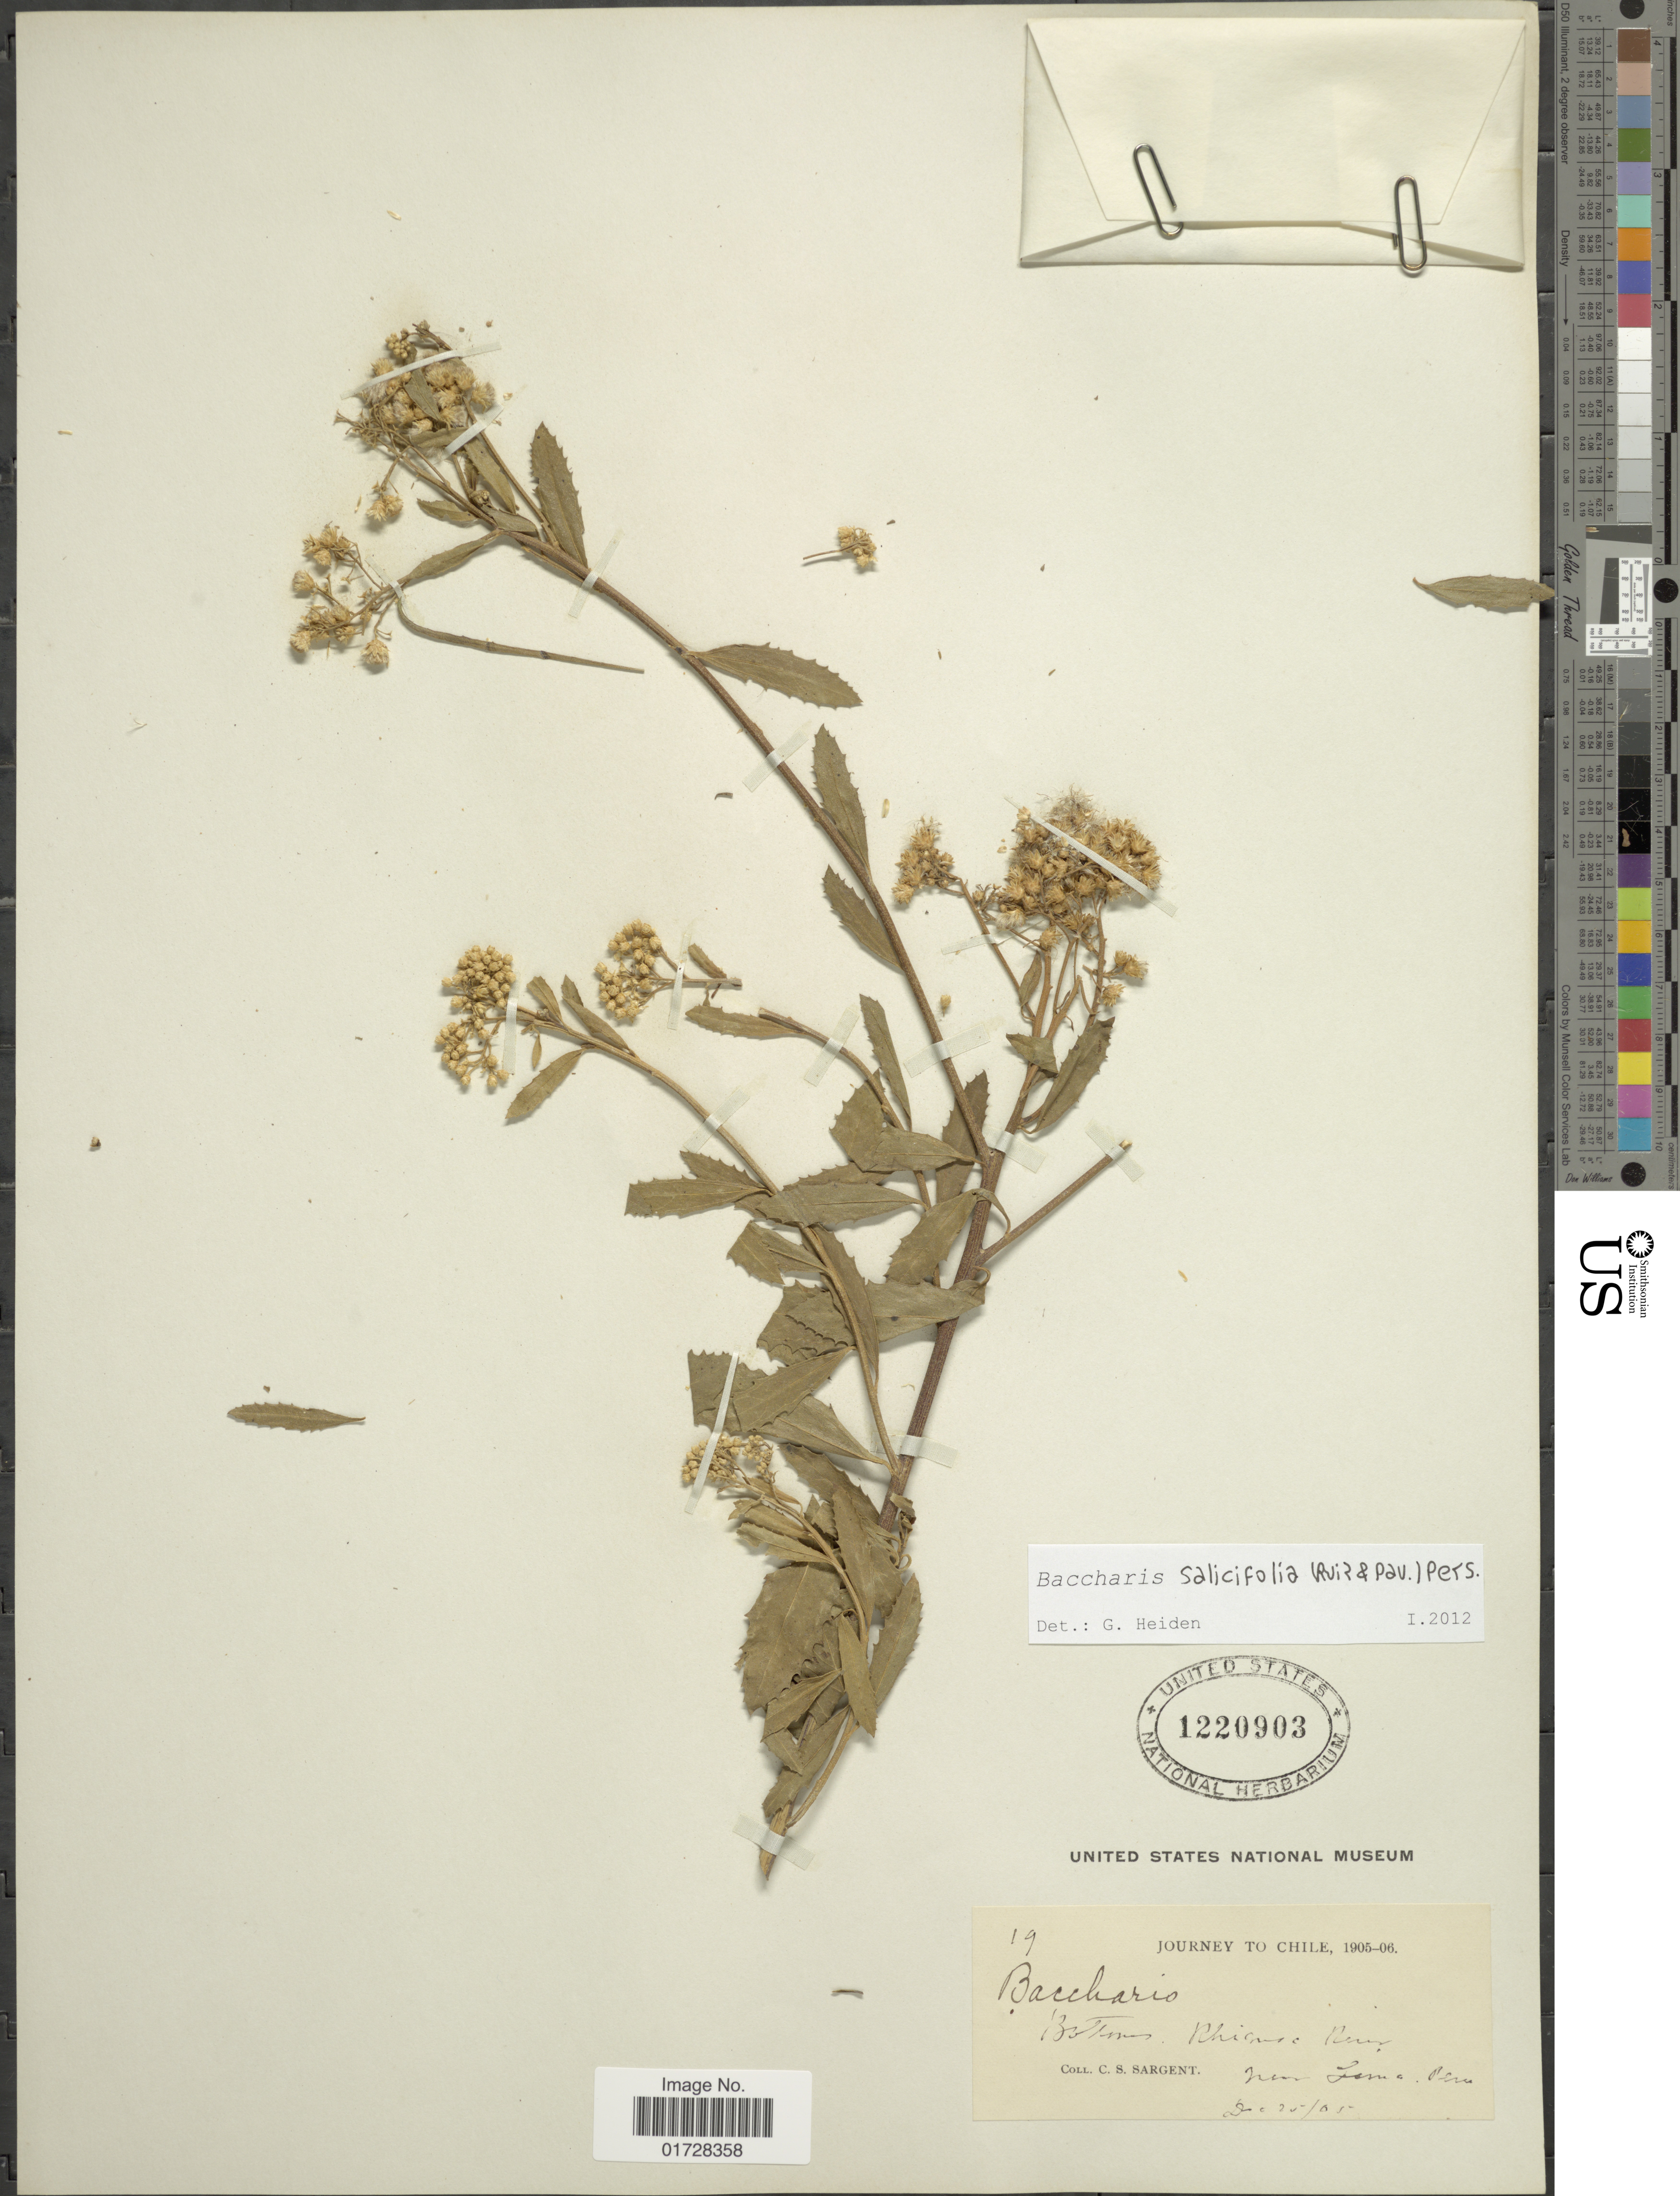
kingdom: Plantae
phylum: Tracheophyta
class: Magnoliopsida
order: Asterales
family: Asteraceae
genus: Baccharis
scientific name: Baccharis salicifolia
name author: (Ruiz & Pav.) Pers.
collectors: C. S. Sargent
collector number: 19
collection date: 1905-12-25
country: Chile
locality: Bottoms Rhicane Ren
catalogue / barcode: US 1220903